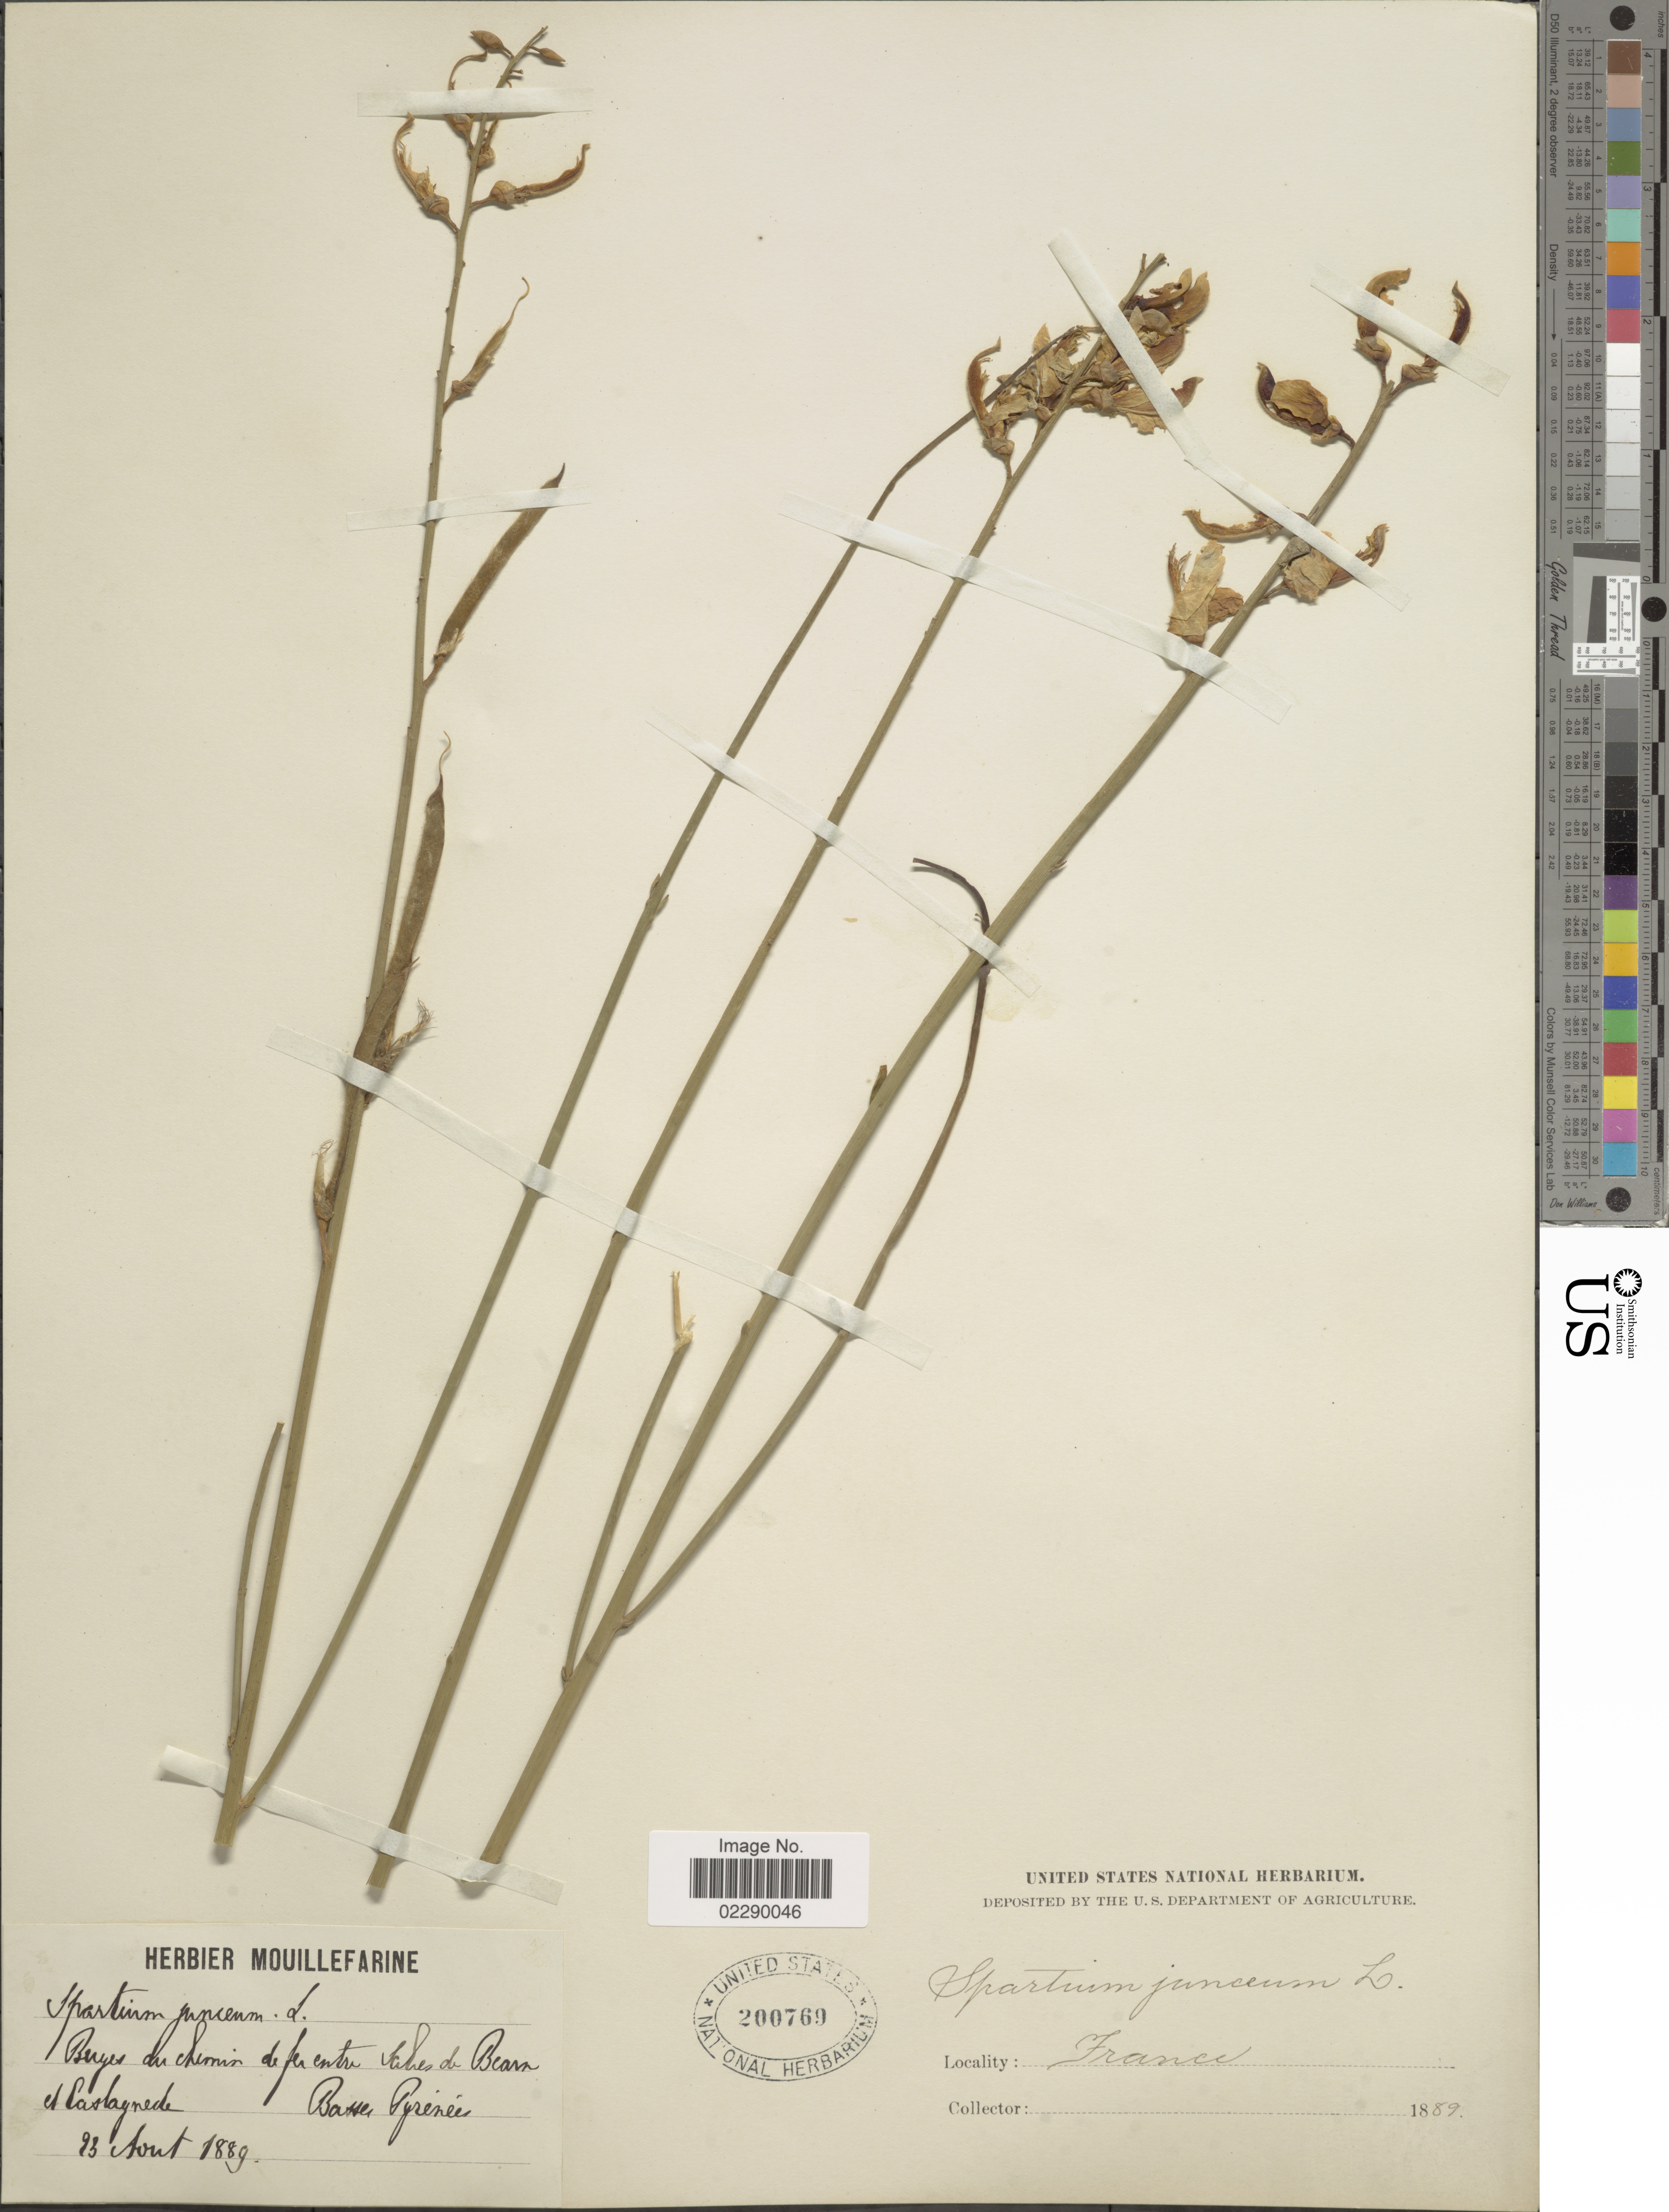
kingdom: Plantae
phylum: Tracheophyta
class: Magnoliopsida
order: Fabales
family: Fabaceae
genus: Spartium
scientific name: Spartium junceum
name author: L.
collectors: ex herb. Mouillefarine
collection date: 1889-08-23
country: France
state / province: Nouvelle-Aquitaine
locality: Berges du chemin de fer entre Sailes de Béarn et Castagnède, Basses Pyrénées [banks of railway between Salies-de-Béarn and Castagnède, Basses-Pyrénées]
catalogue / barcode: US 200769